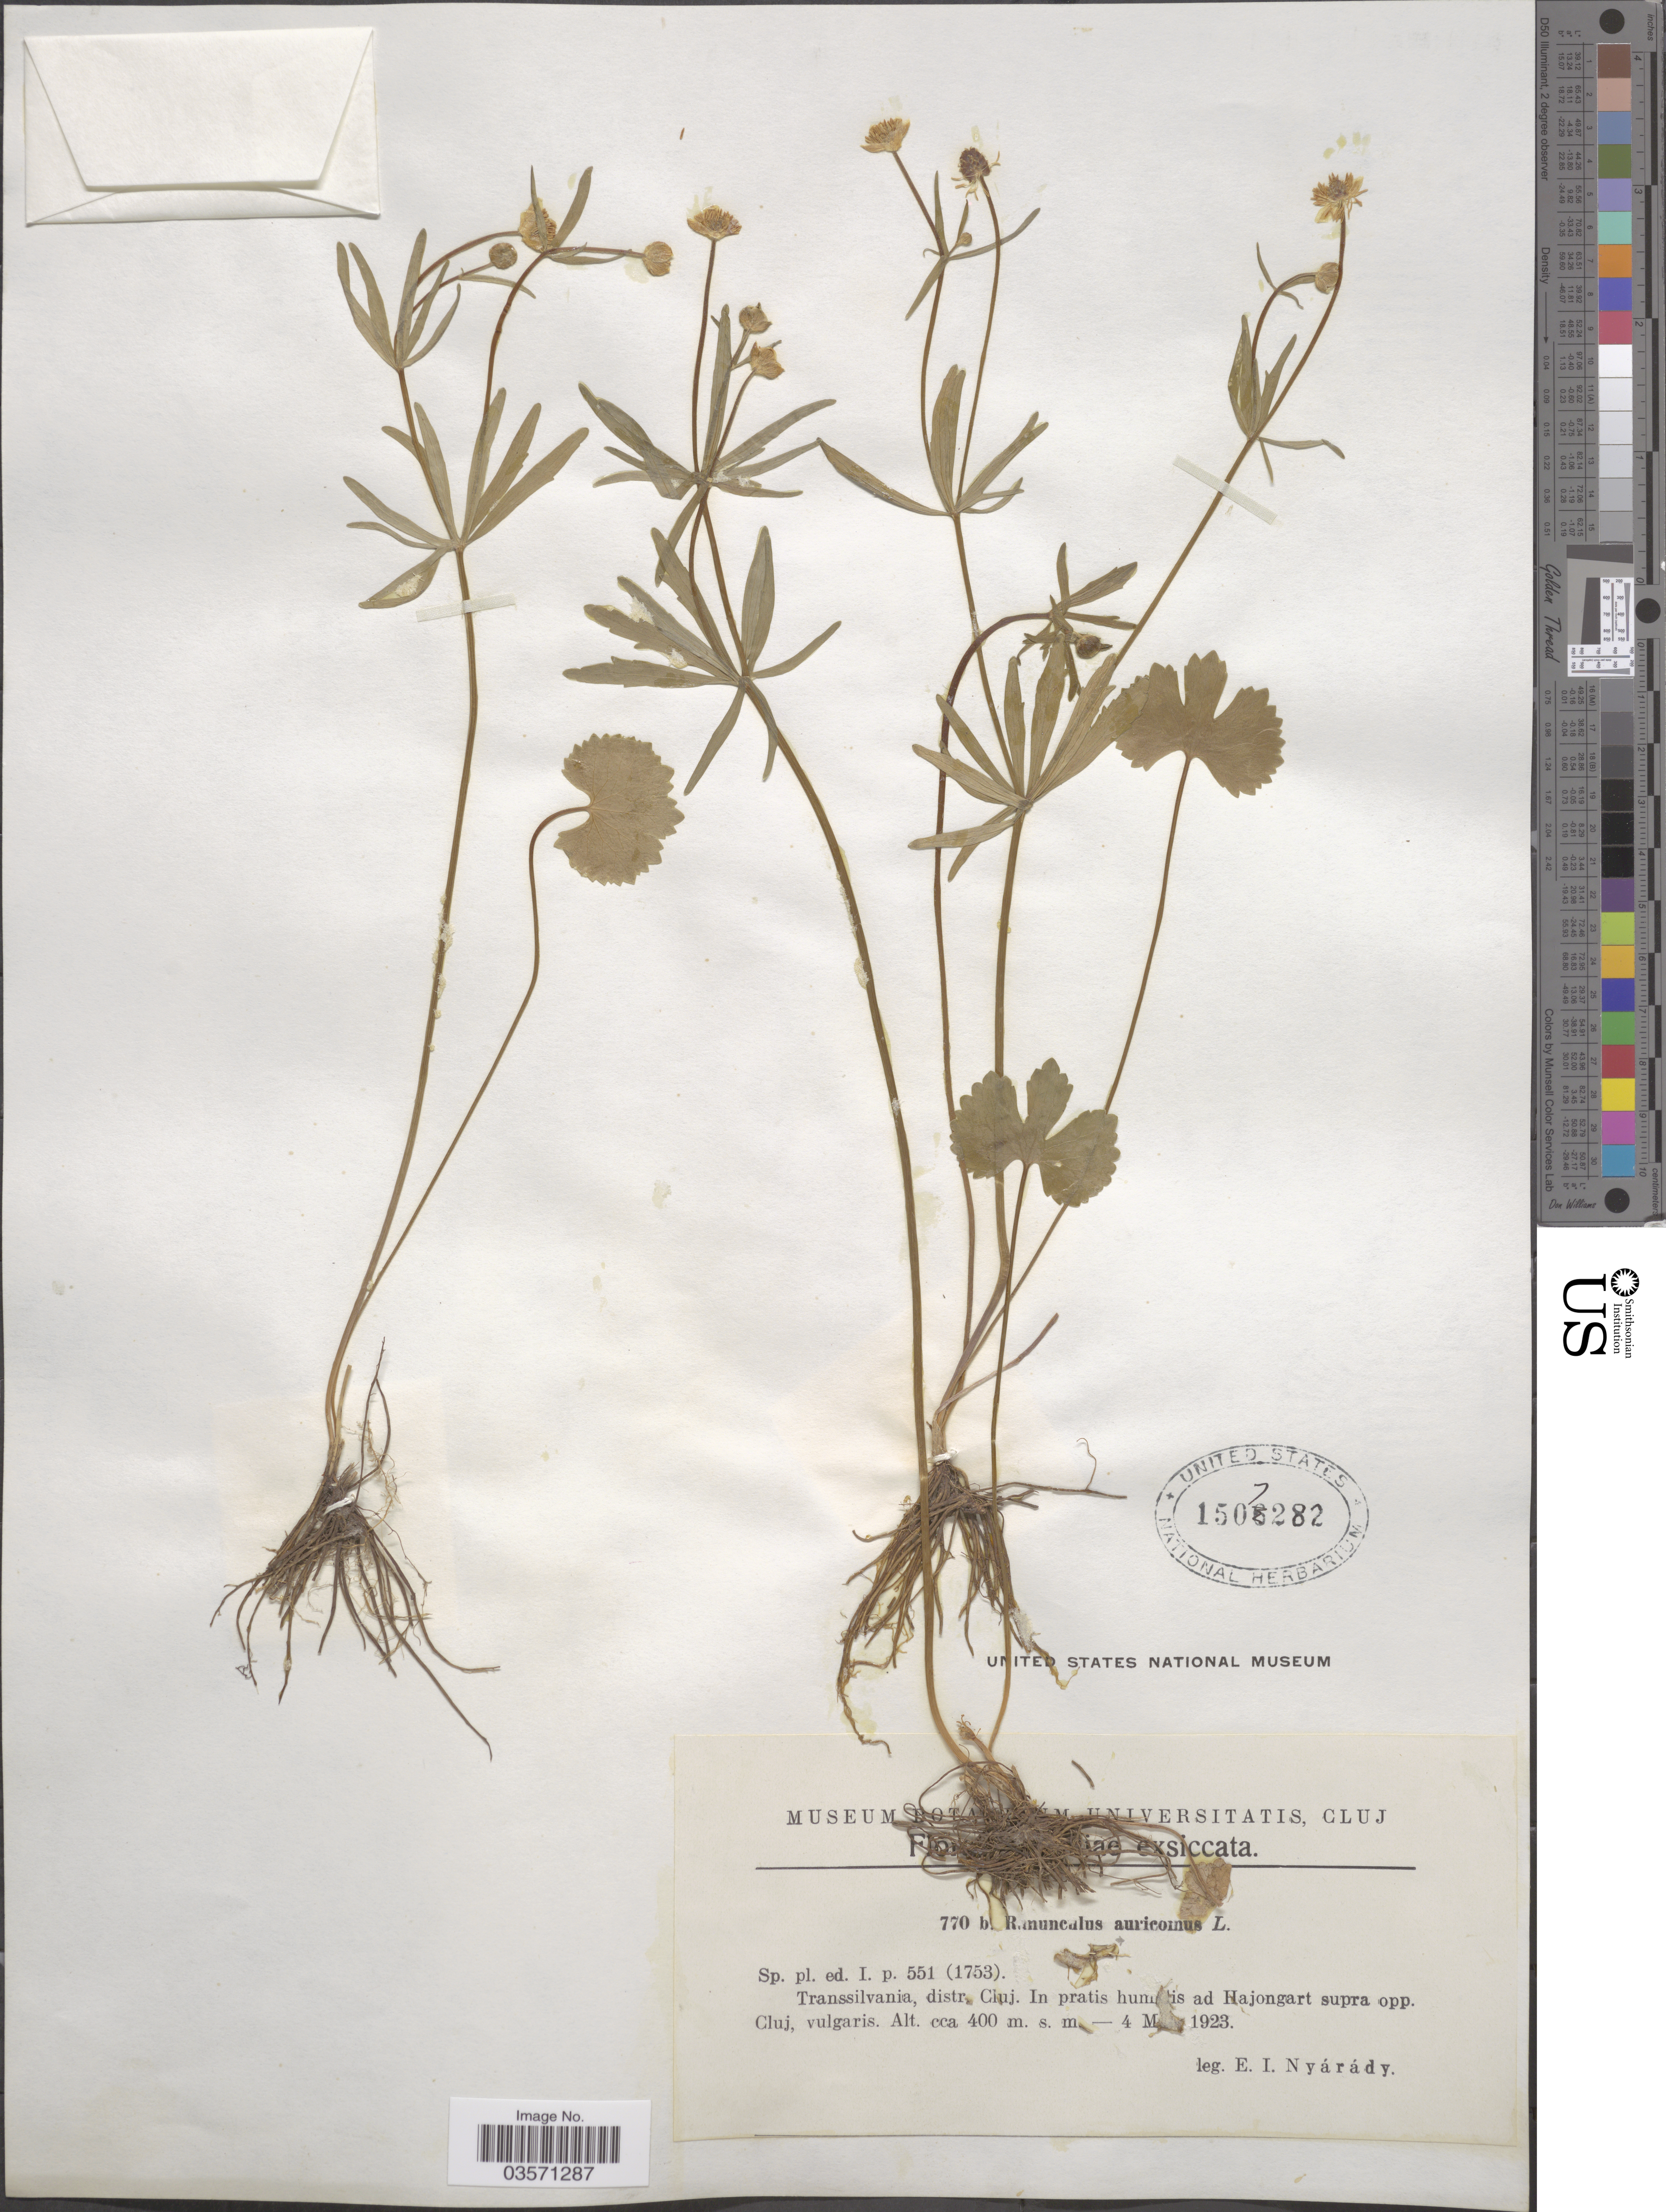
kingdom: Plantae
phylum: Tracheophyta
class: Magnoliopsida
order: Ranunculales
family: Ranunculaceae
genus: Ranunculus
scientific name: Ranunculus auricomus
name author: L.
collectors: E. Nyárády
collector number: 770 b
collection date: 1923-05-04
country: Romania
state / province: Cluj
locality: Transsilvania, distr. Cluj. In pratis hum [illegible text]is ad Hajongart supra opp. Cluj.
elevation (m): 400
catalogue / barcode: US 1507282